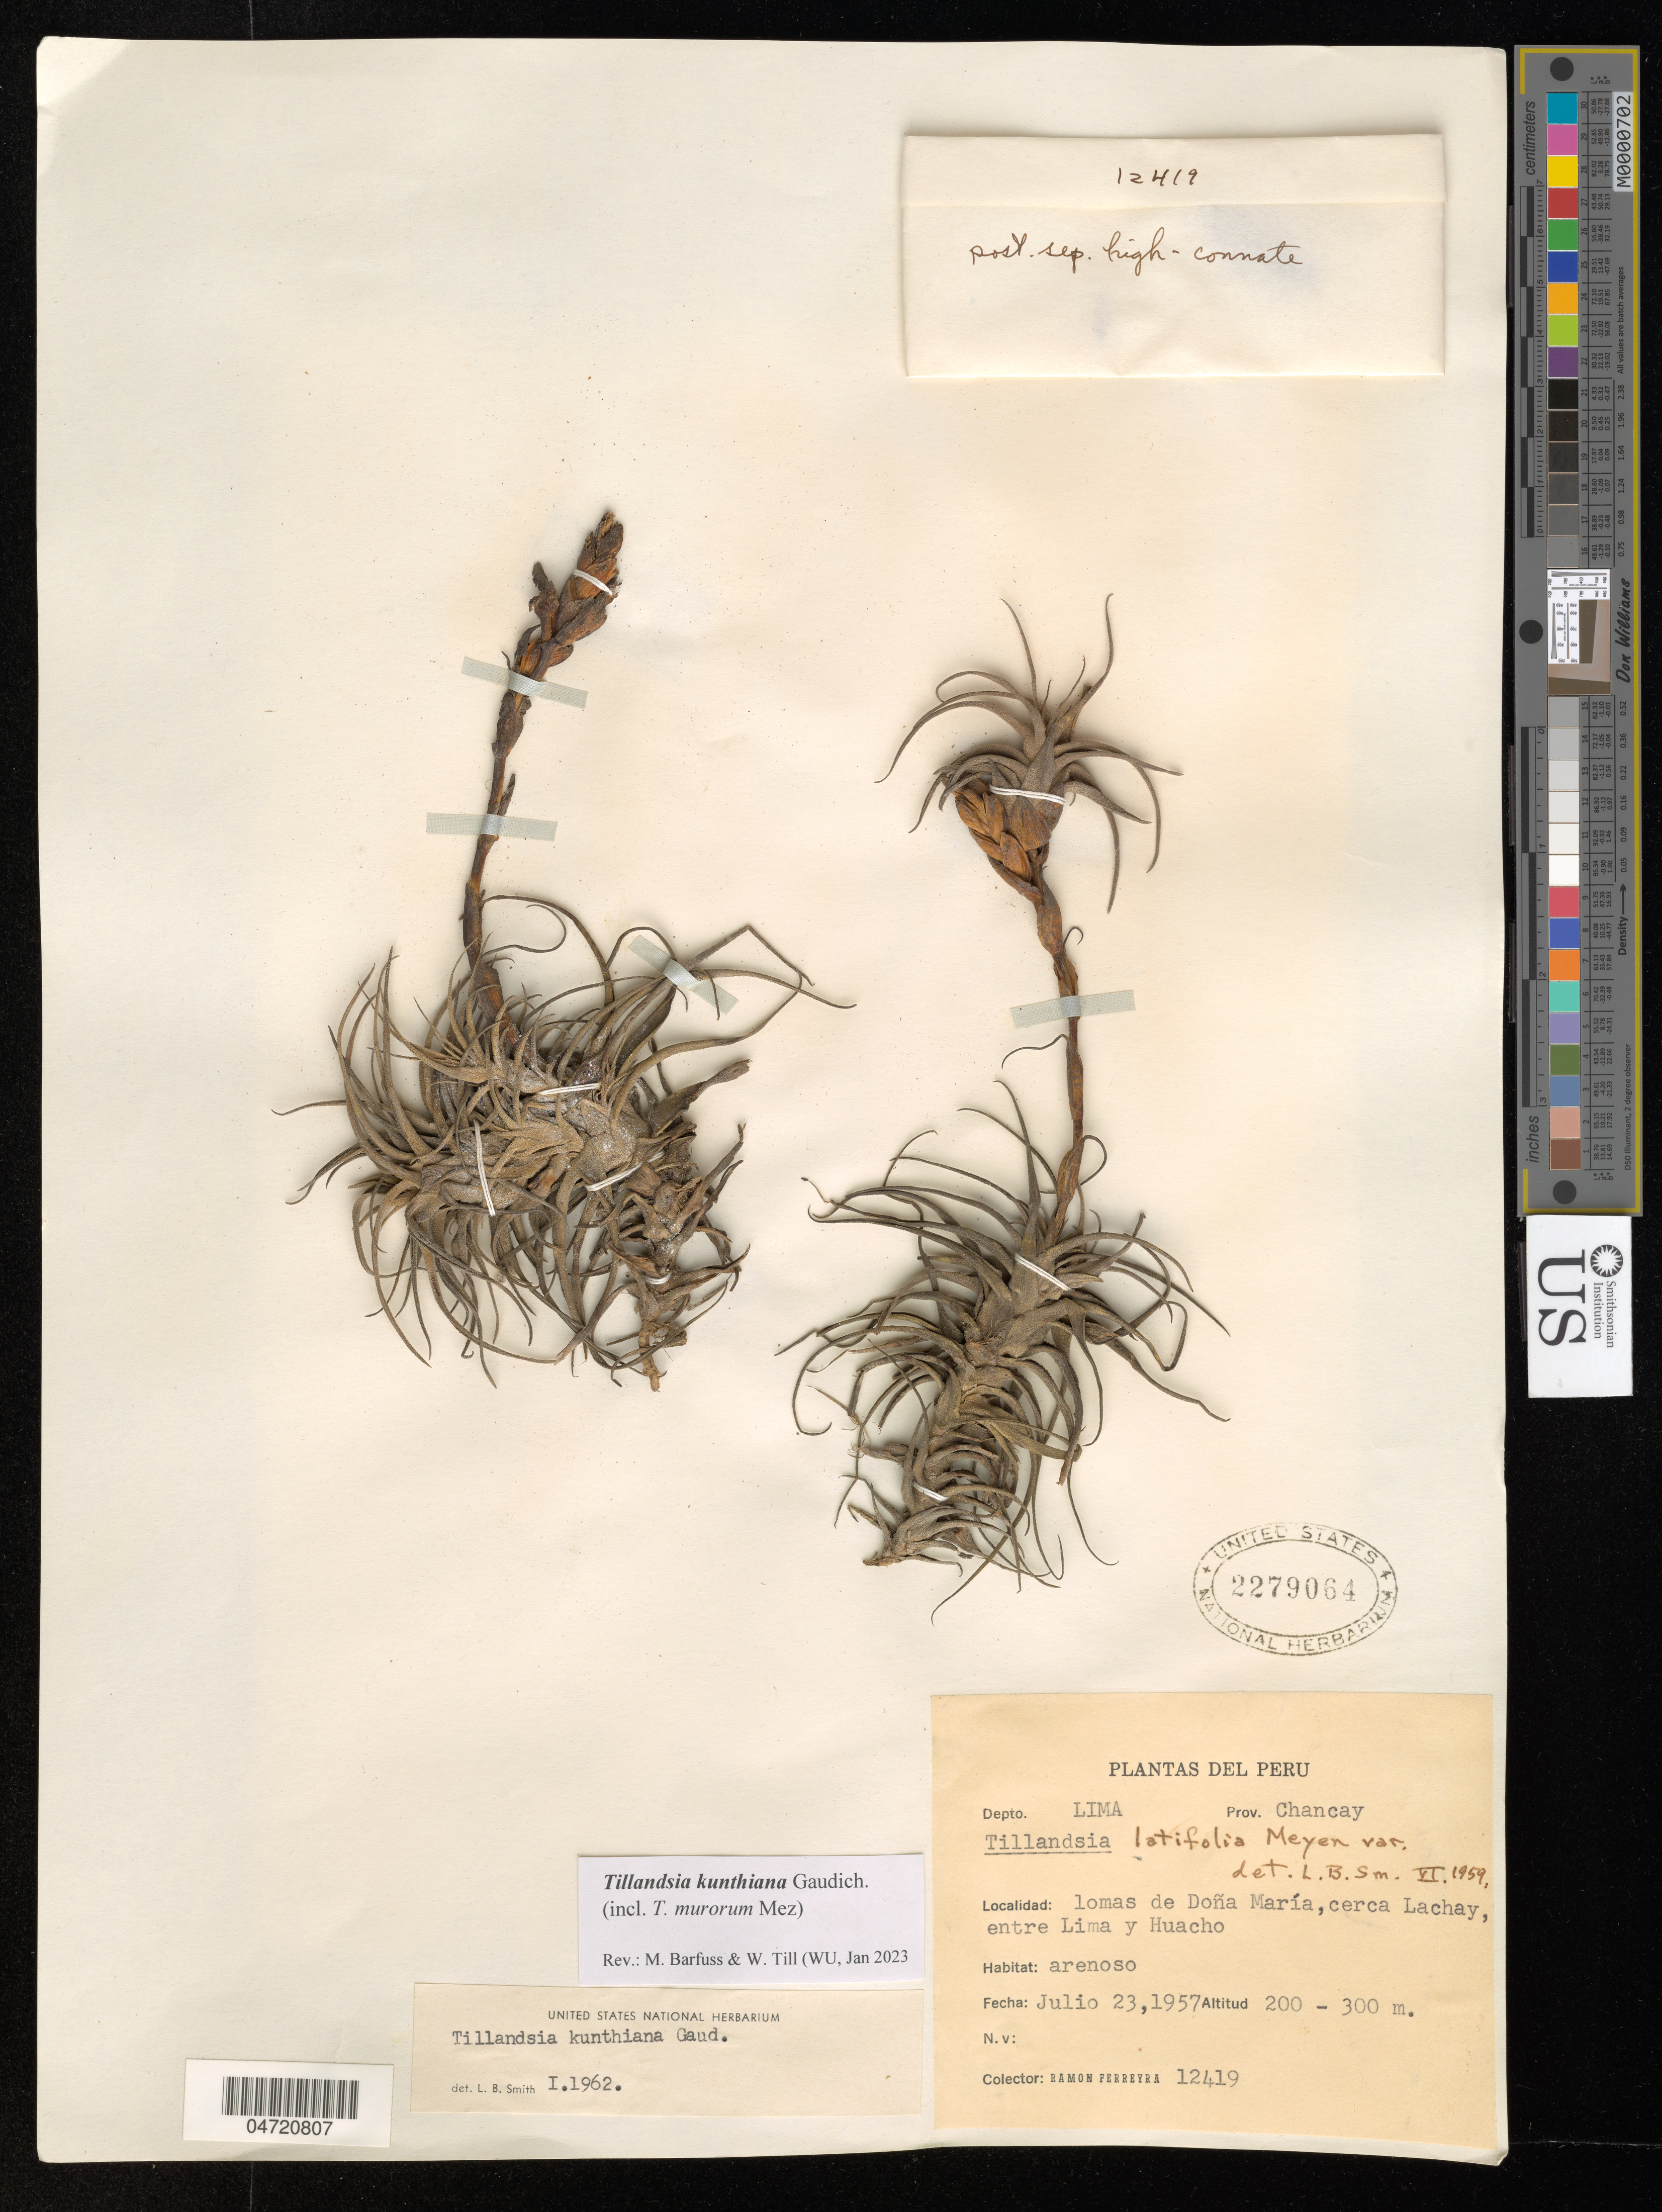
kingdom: Plantae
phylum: Tracheophyta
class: Liliopsida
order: Poales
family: Bromeliaceae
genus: Tillandsia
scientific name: Tillandsia kunthiana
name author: Gaudich.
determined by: Barfuss, Michael H.; Till, W.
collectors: R. A. Ferreyra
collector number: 12419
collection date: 1957-07-23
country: Peru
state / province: Lima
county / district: Chancay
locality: Lomas de Dona Maria, cerca Lachay, entre Lima y Huacho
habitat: Arenoso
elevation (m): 200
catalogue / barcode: US 2279064